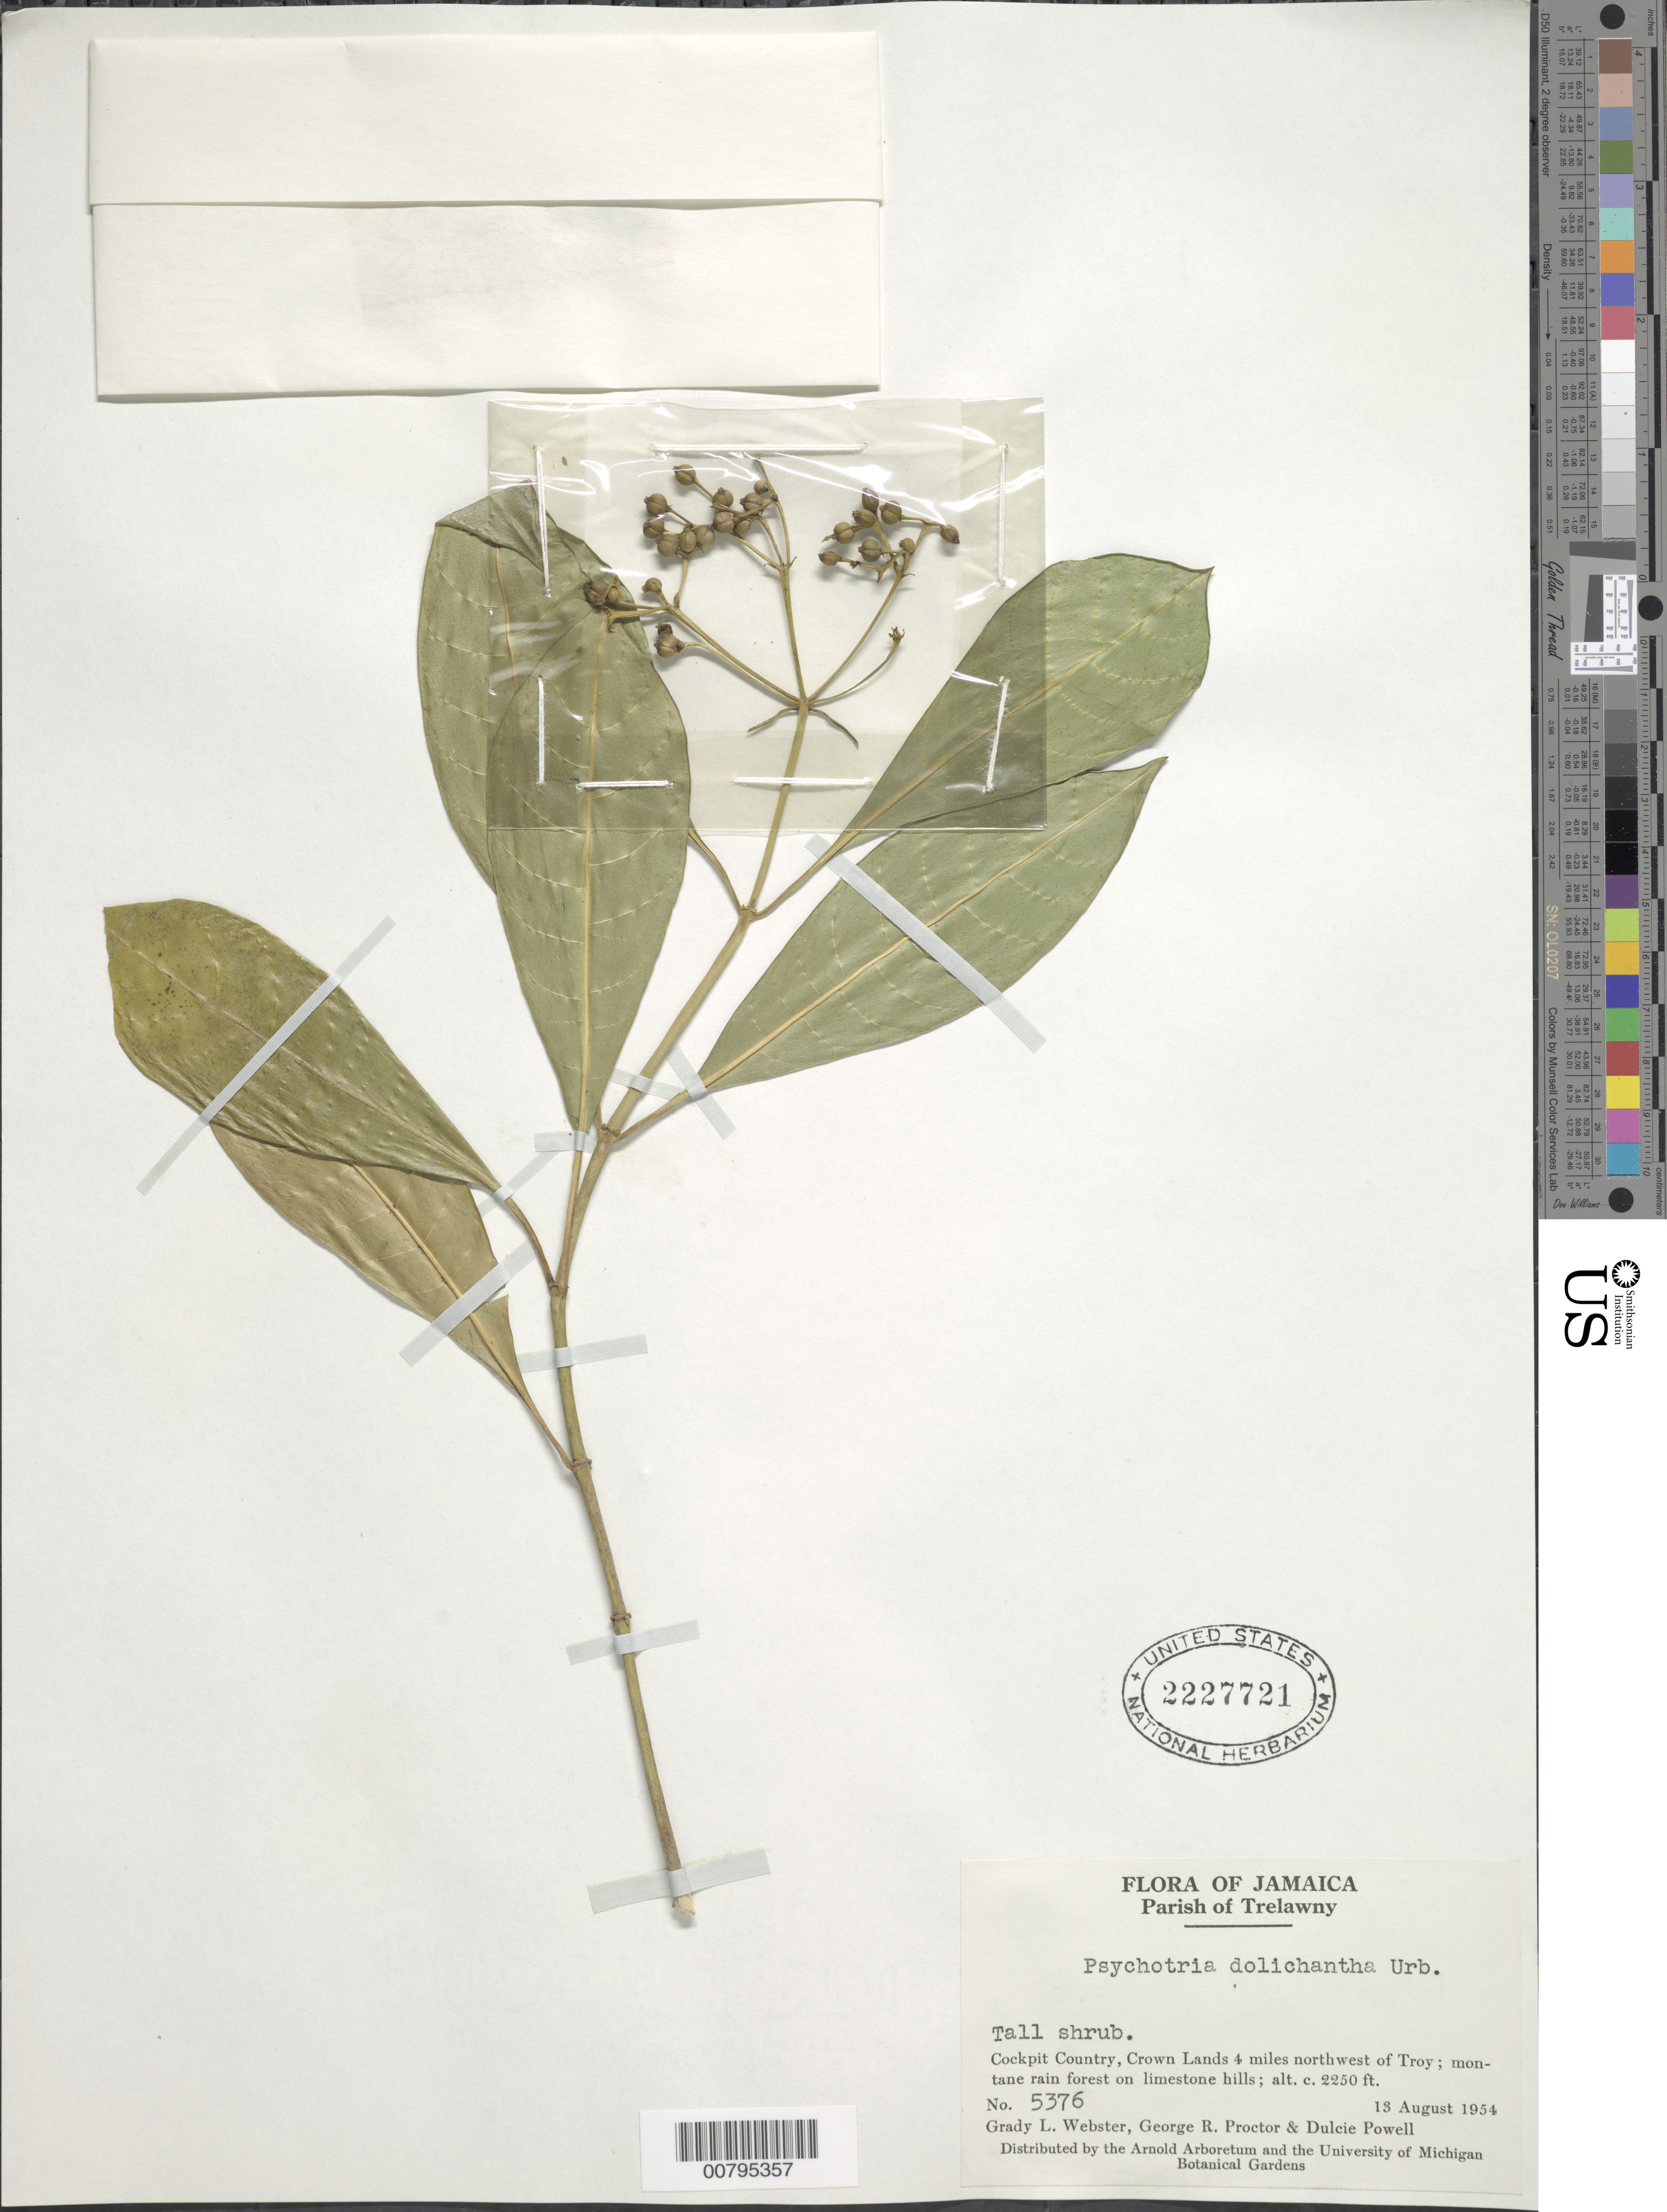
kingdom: Plantae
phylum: Tracheophyta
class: Magnoliopsida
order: Gentianales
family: Rubiaceae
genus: Psychotria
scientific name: Psychotria dolichantha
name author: Urb.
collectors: G. L. Webster, G. R. Proctor & D. Powell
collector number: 5376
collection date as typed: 13 Aug 1954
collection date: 1954-08-13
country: Jamaica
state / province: Trelawny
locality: Cockpit Country, Crown Lands 4 miles northwest of Troy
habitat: Montane rainforest on limestone hills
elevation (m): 686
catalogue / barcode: US 2227721